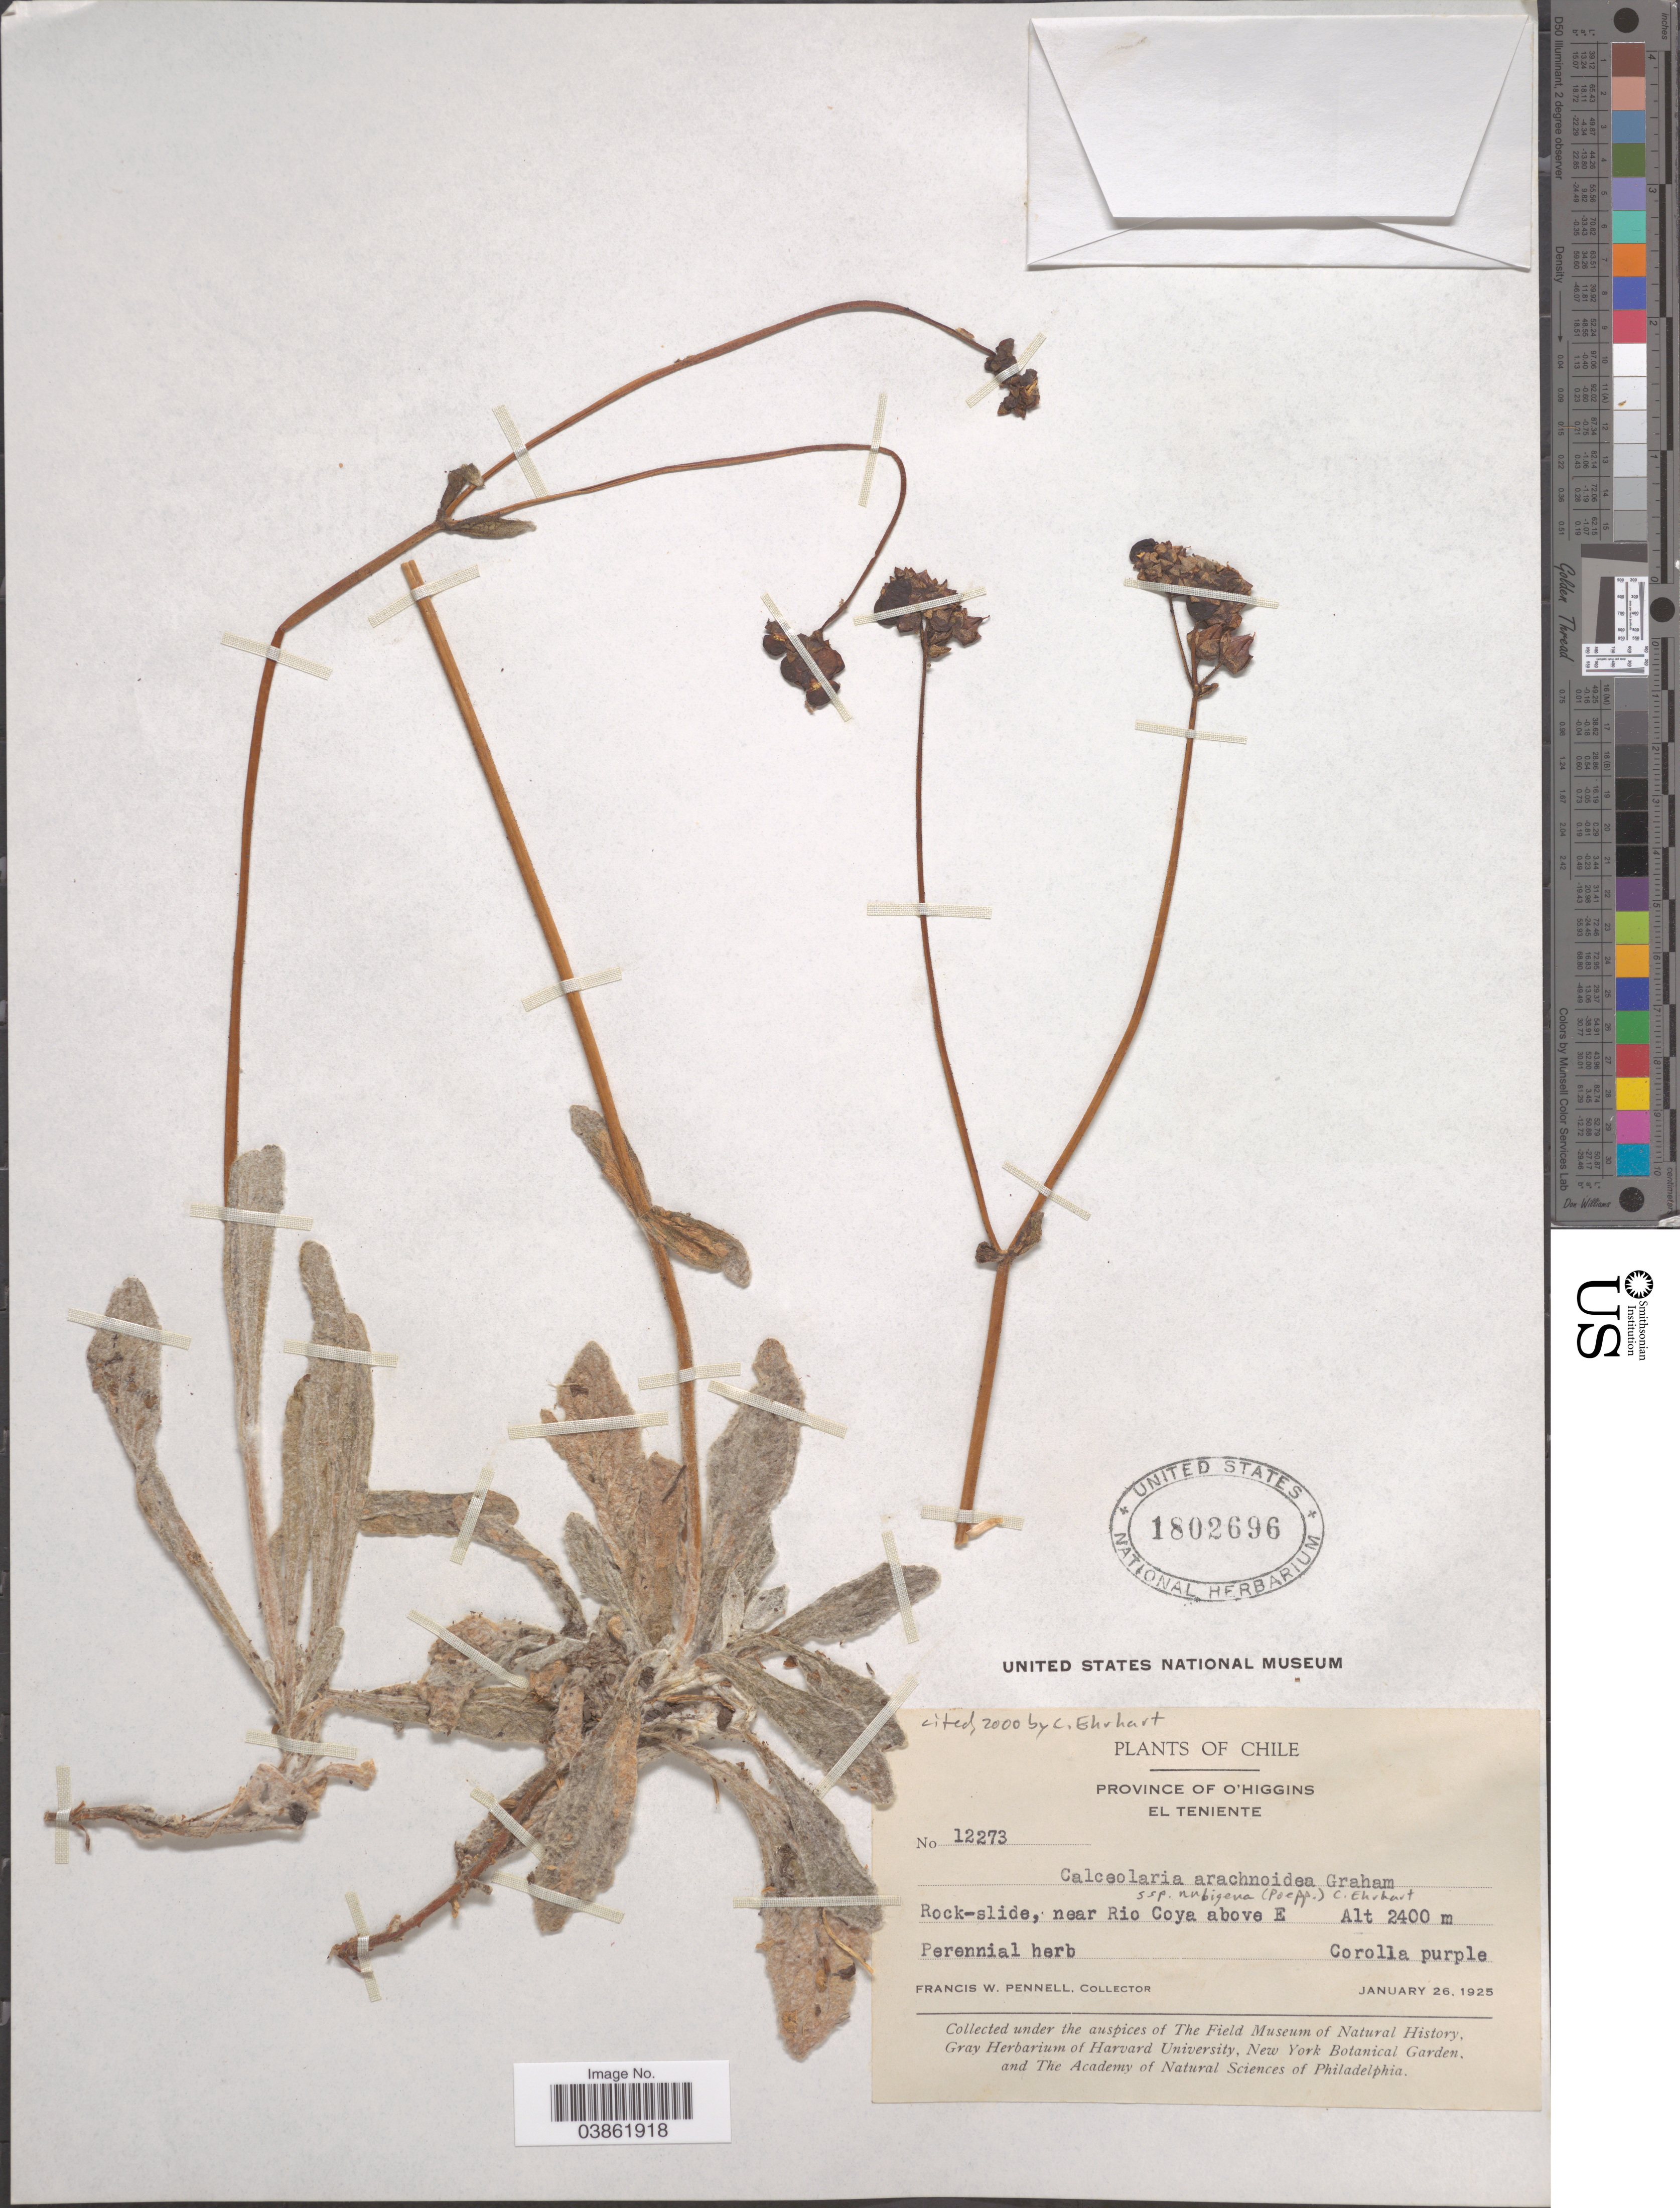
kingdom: Plantae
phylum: Tracheophyta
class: Magnoliopsida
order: Lamiales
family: Calceolariaceae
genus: Calceolaria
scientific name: Calceolaria arachnoidea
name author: Graham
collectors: F. W. Pennell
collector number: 12273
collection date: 1925-01-26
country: Chile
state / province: O'Higgins (VI)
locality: Province of O'Higgins. El Teniente. Rock-slide, near Rio Coya above E.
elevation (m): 2400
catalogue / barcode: US 1802696